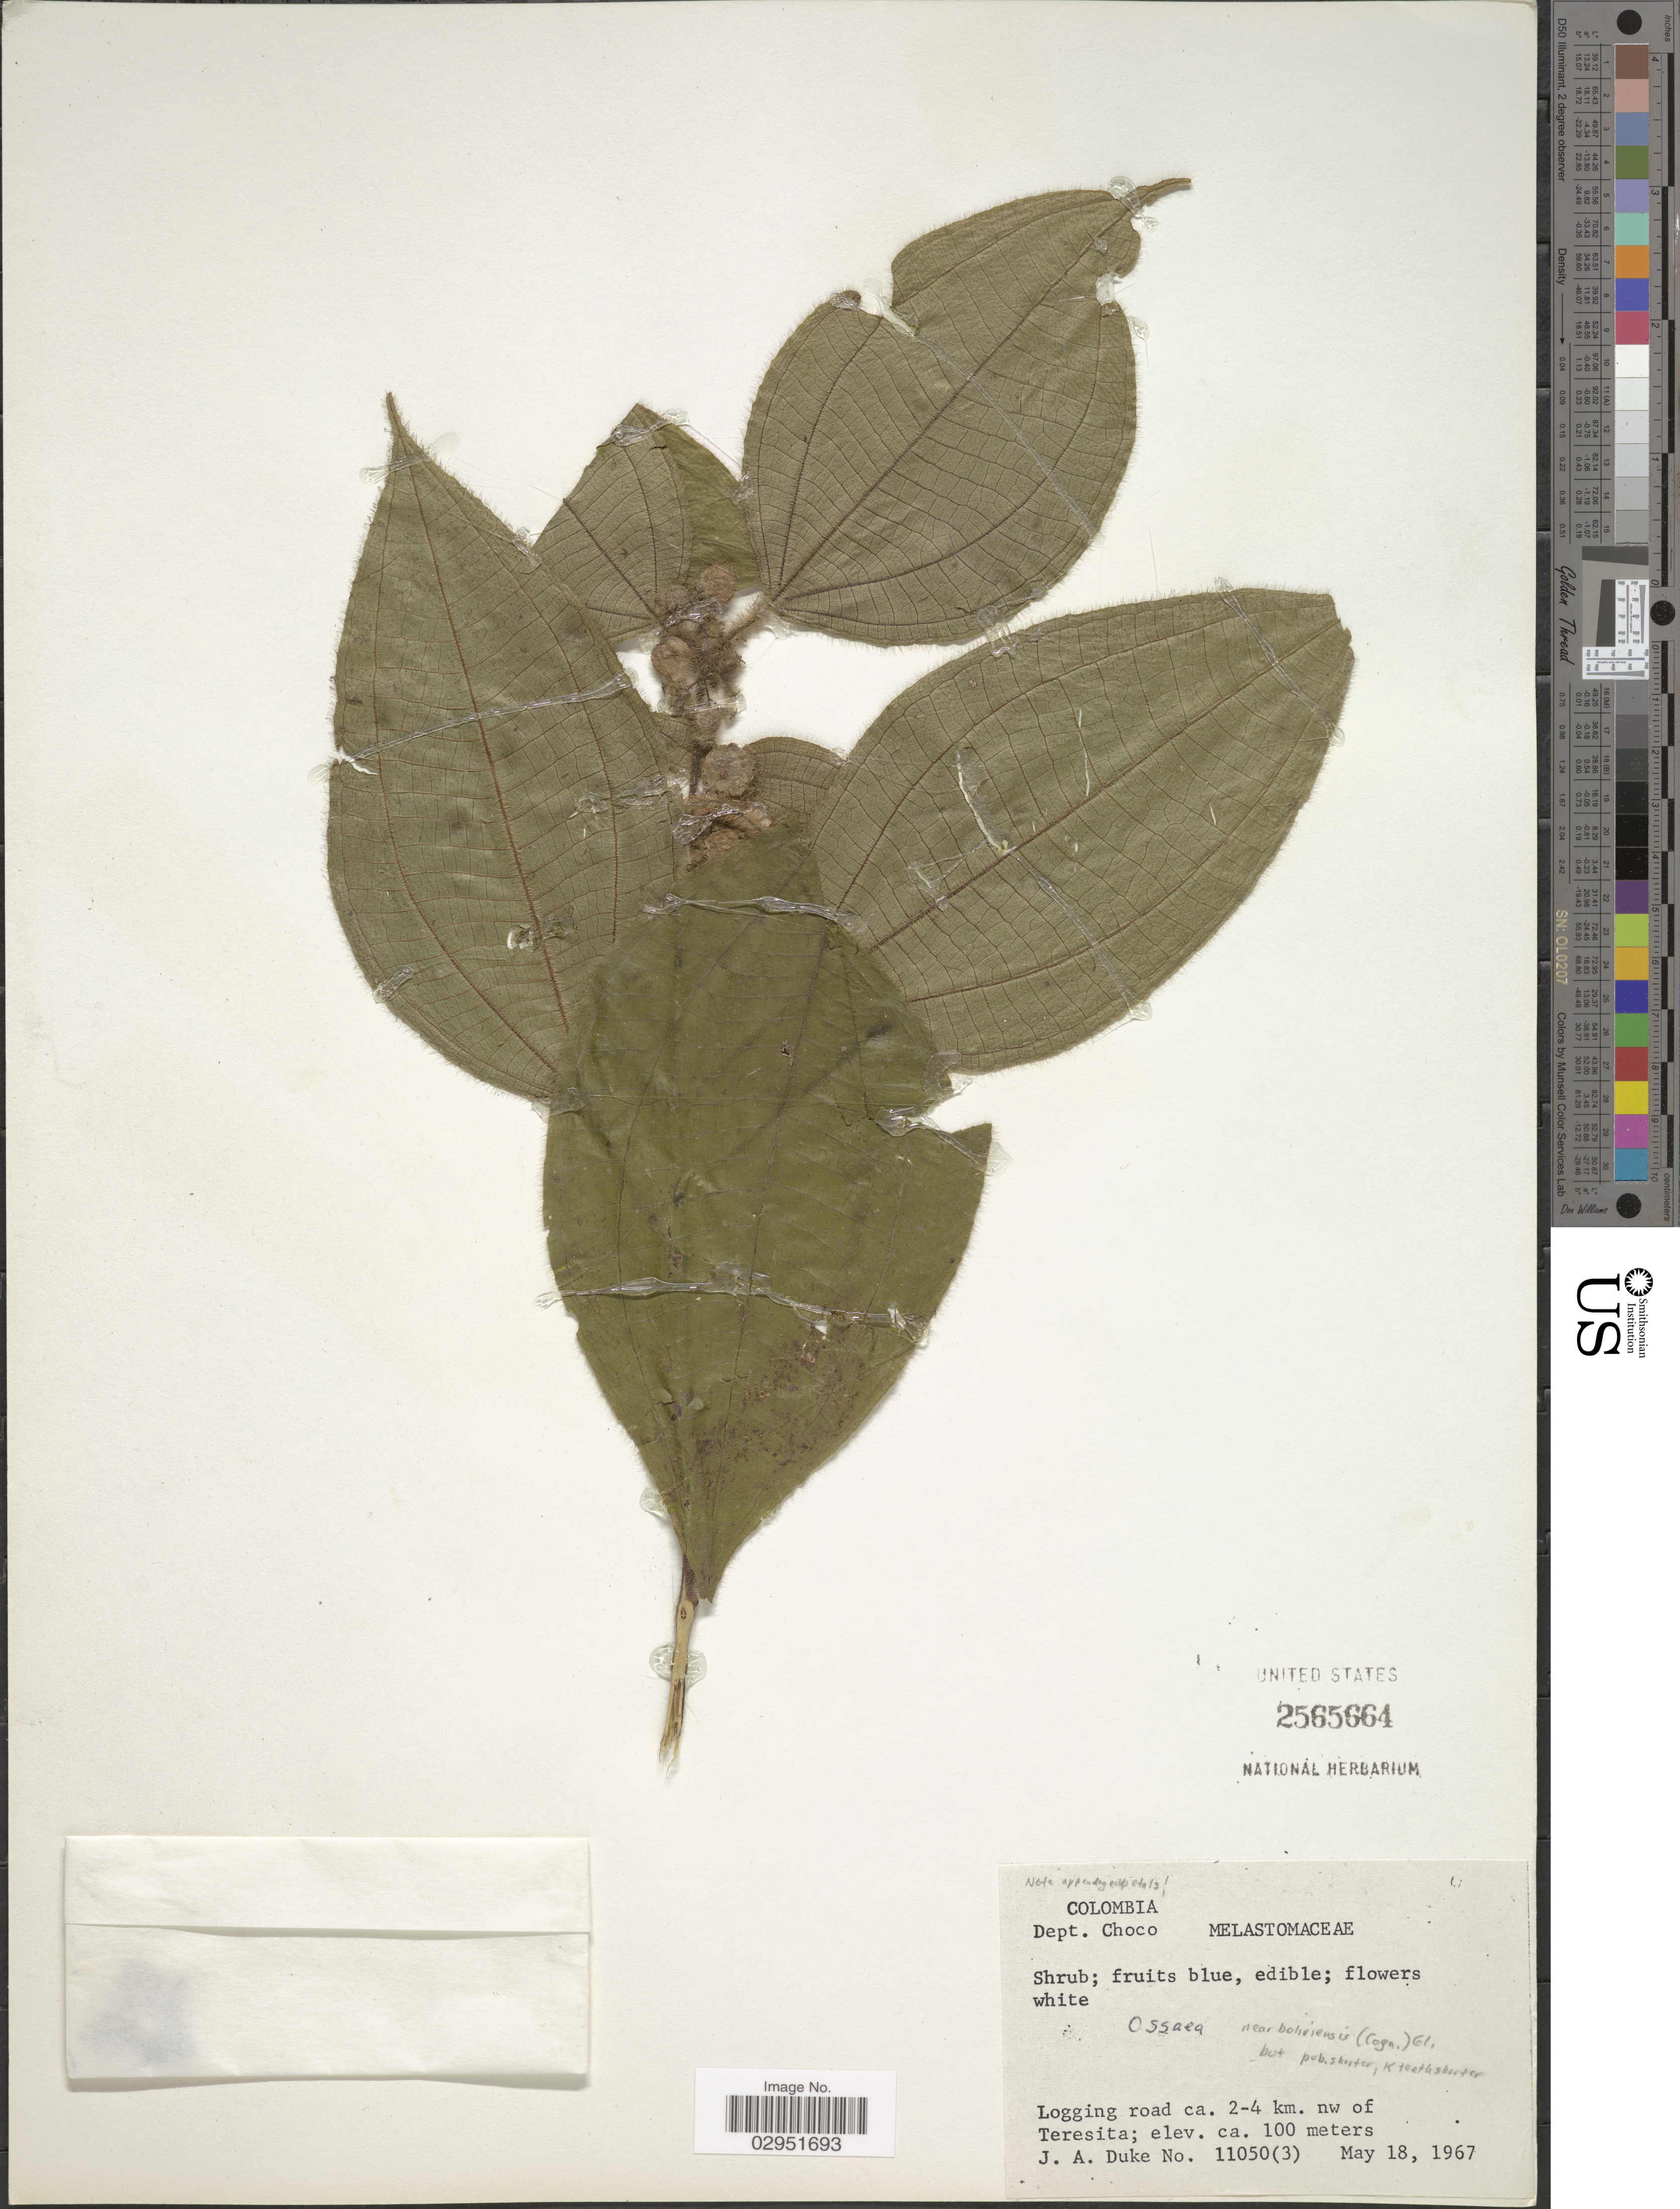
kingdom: Plantae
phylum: Tracheophyta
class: Magnoliopsida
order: Myrtales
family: Melastomataceae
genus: Ossaea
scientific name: Ossaea sp.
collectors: J. A. Duke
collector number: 11050(3)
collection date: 1967-05-18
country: Colombia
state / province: Chocó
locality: Dept. Choco. Logging road ca. 2-4 km. nw of Teresita.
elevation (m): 100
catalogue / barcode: US 2565664